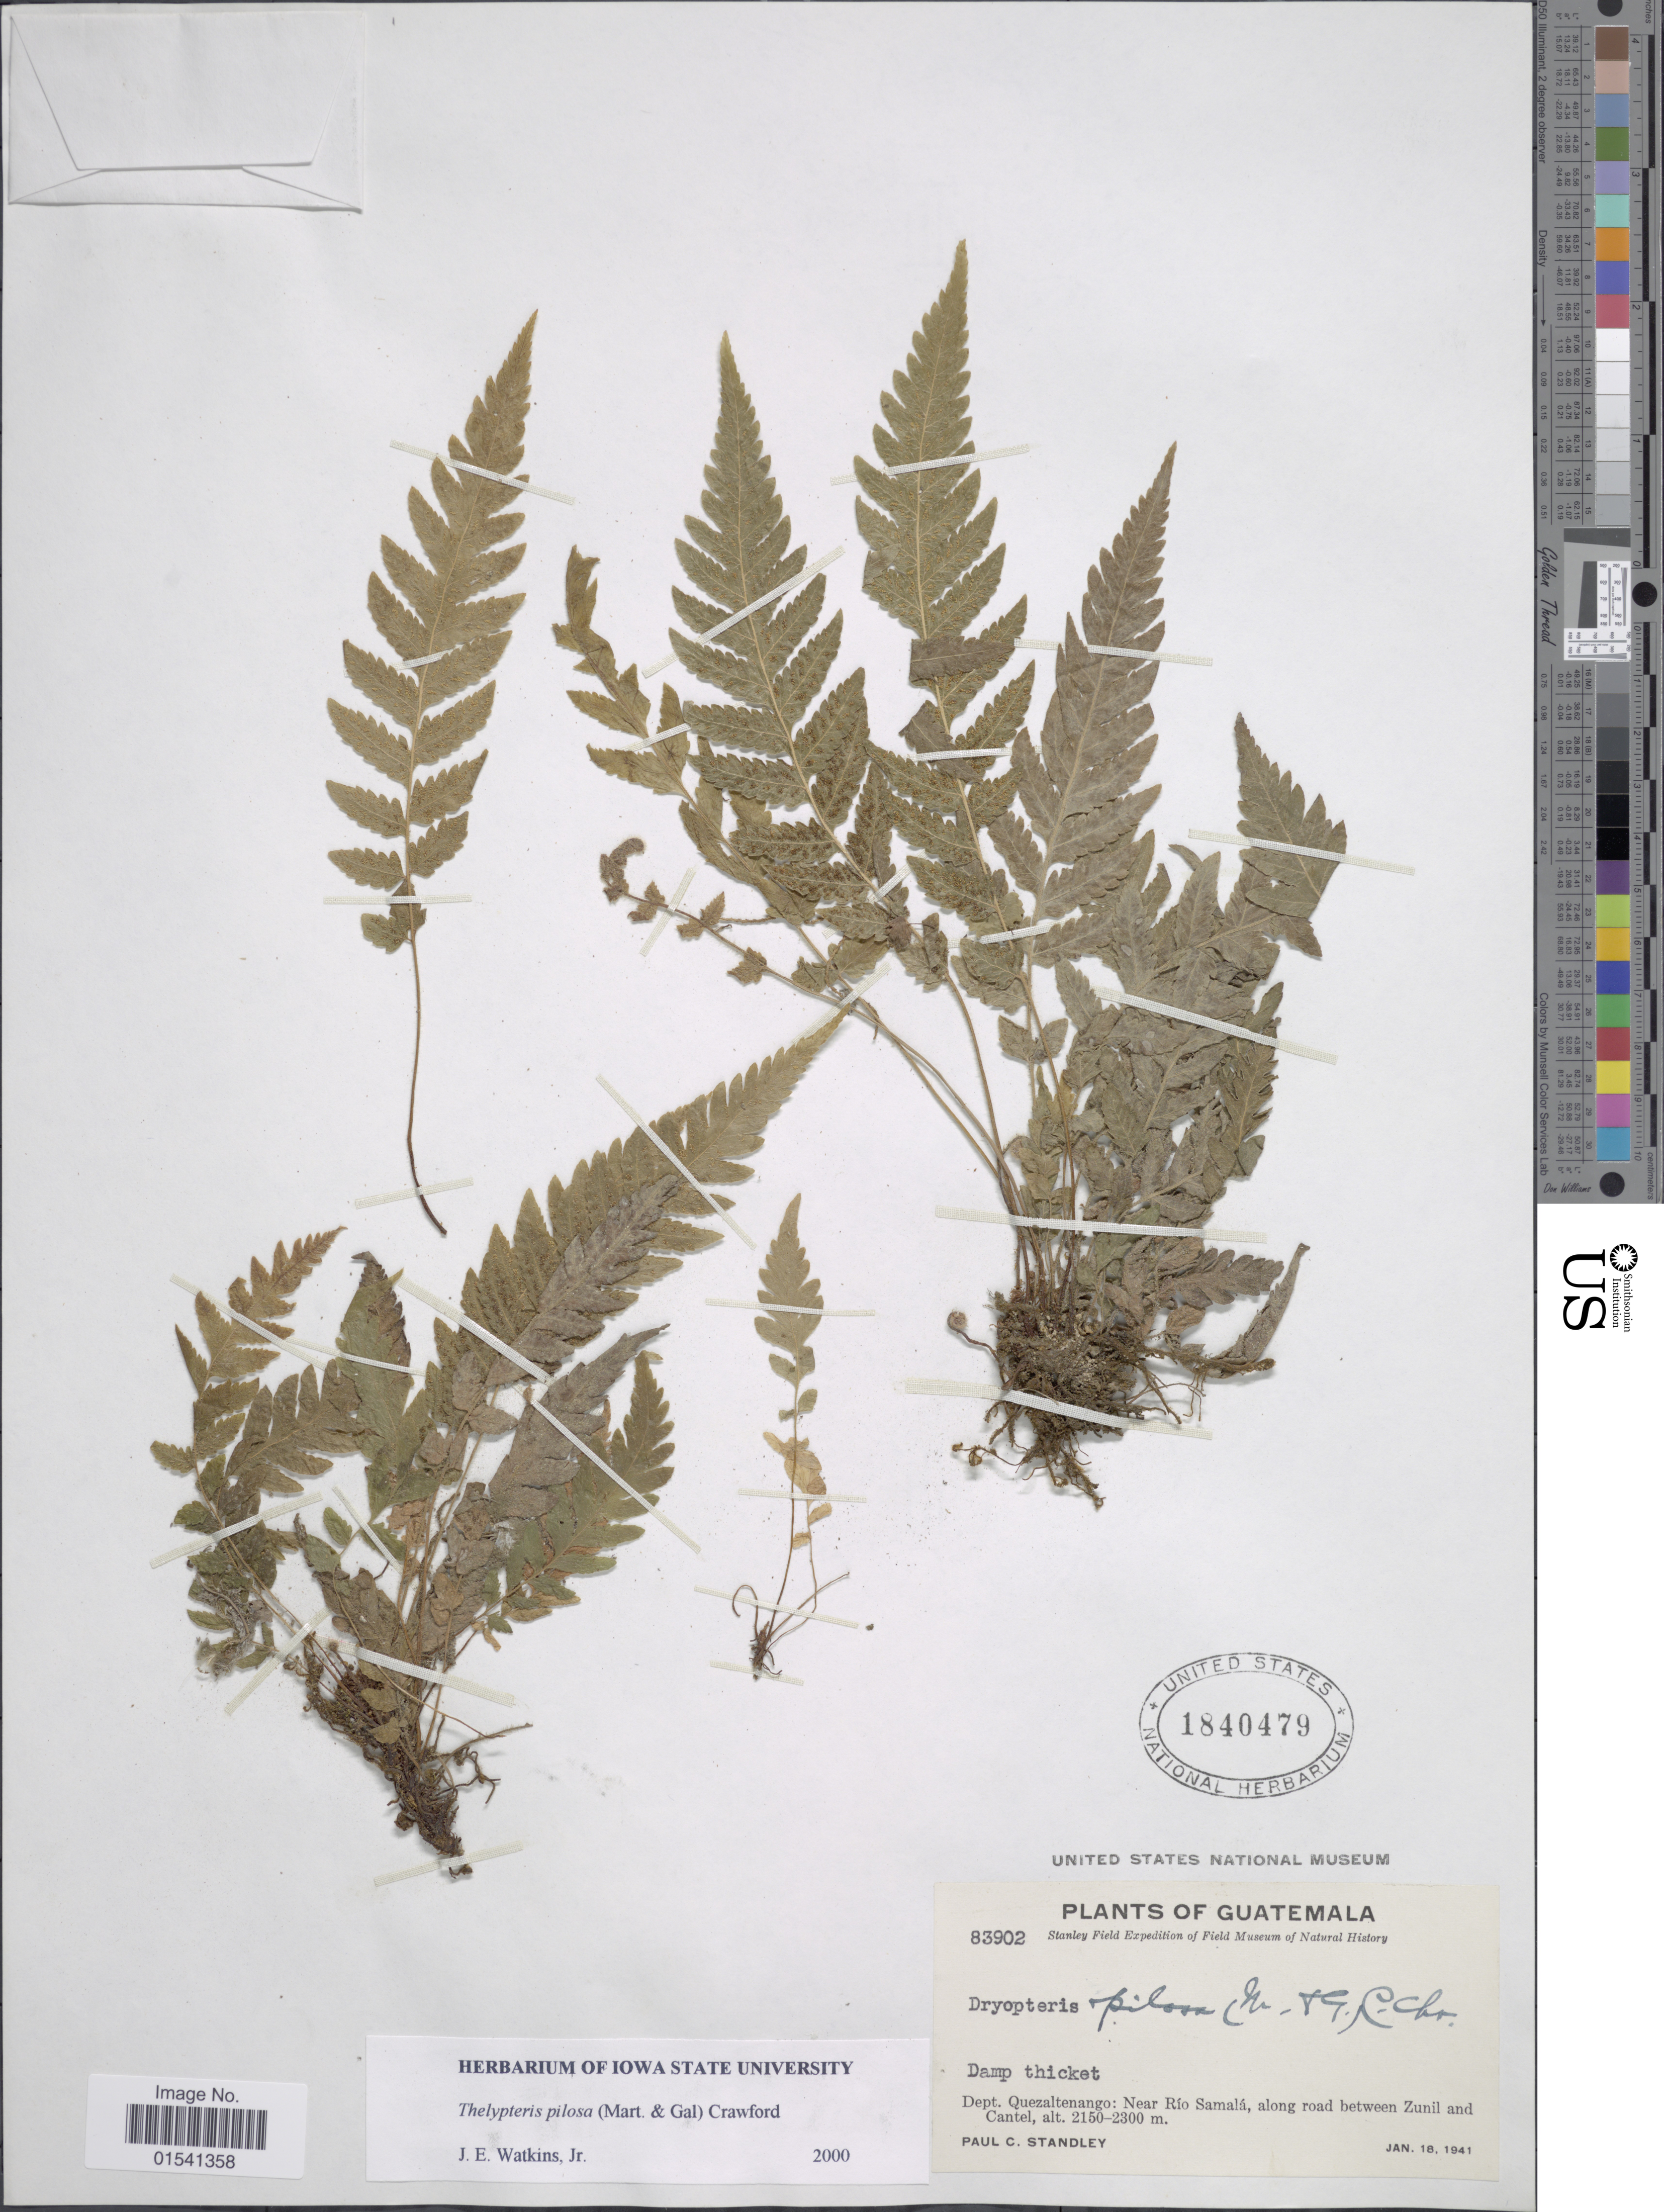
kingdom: Plantae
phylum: Tracheophyta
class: Polypodiopsida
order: Polypodiales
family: Thelypteridaceae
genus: Stegnogramma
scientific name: Stegnogramma pilosa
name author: (M. Martens & Galeotti) K. Iwats.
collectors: P. C. Standley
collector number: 83902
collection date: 1941-01-18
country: Guatemala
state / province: Quetzaltenango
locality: Dept. Quezaltenango: Near Río Samalá, along road between Zunil and Cantel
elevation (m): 2150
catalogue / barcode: US 1840479